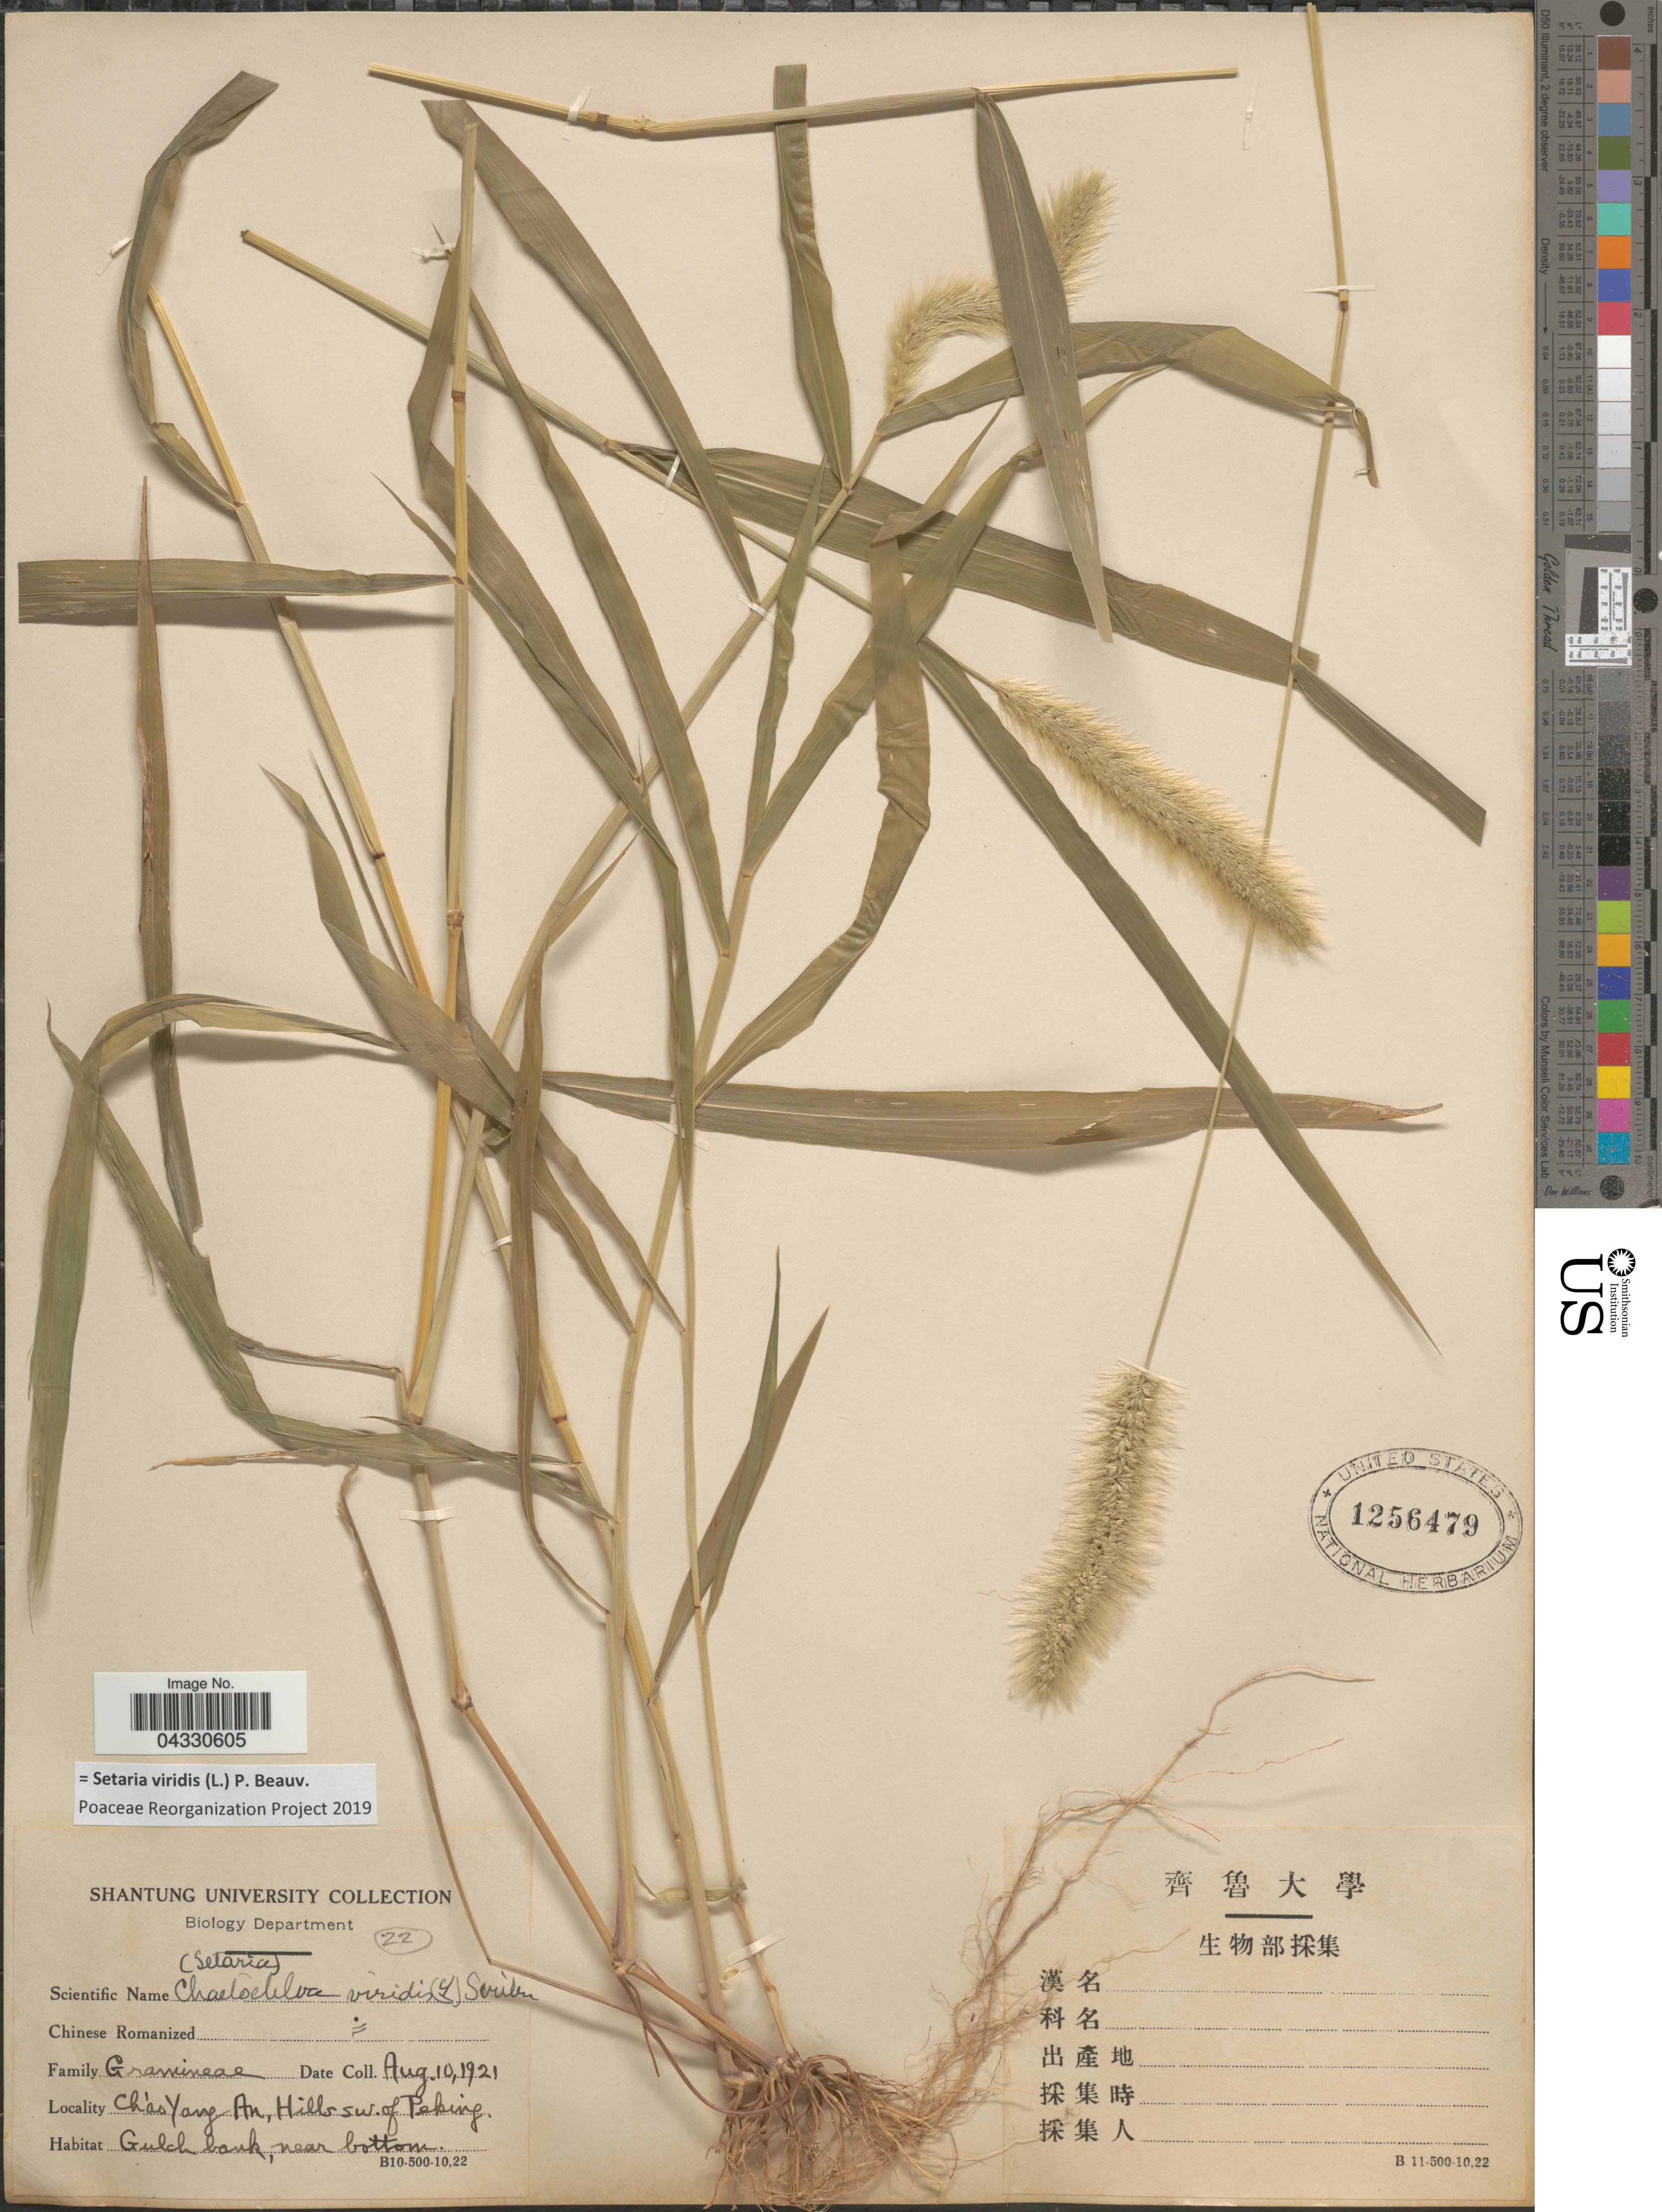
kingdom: Plantae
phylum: Tracheophyta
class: Liliopsida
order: Poales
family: Poaceae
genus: Setaria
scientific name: Setaria viridis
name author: (L.) P. Beauv.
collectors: Shantung University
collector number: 22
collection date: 1921-08-10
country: China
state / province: Beijing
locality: ChásYang An, Hills sw. of Peking. Gulch bank, near bottom.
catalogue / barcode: US 1256479